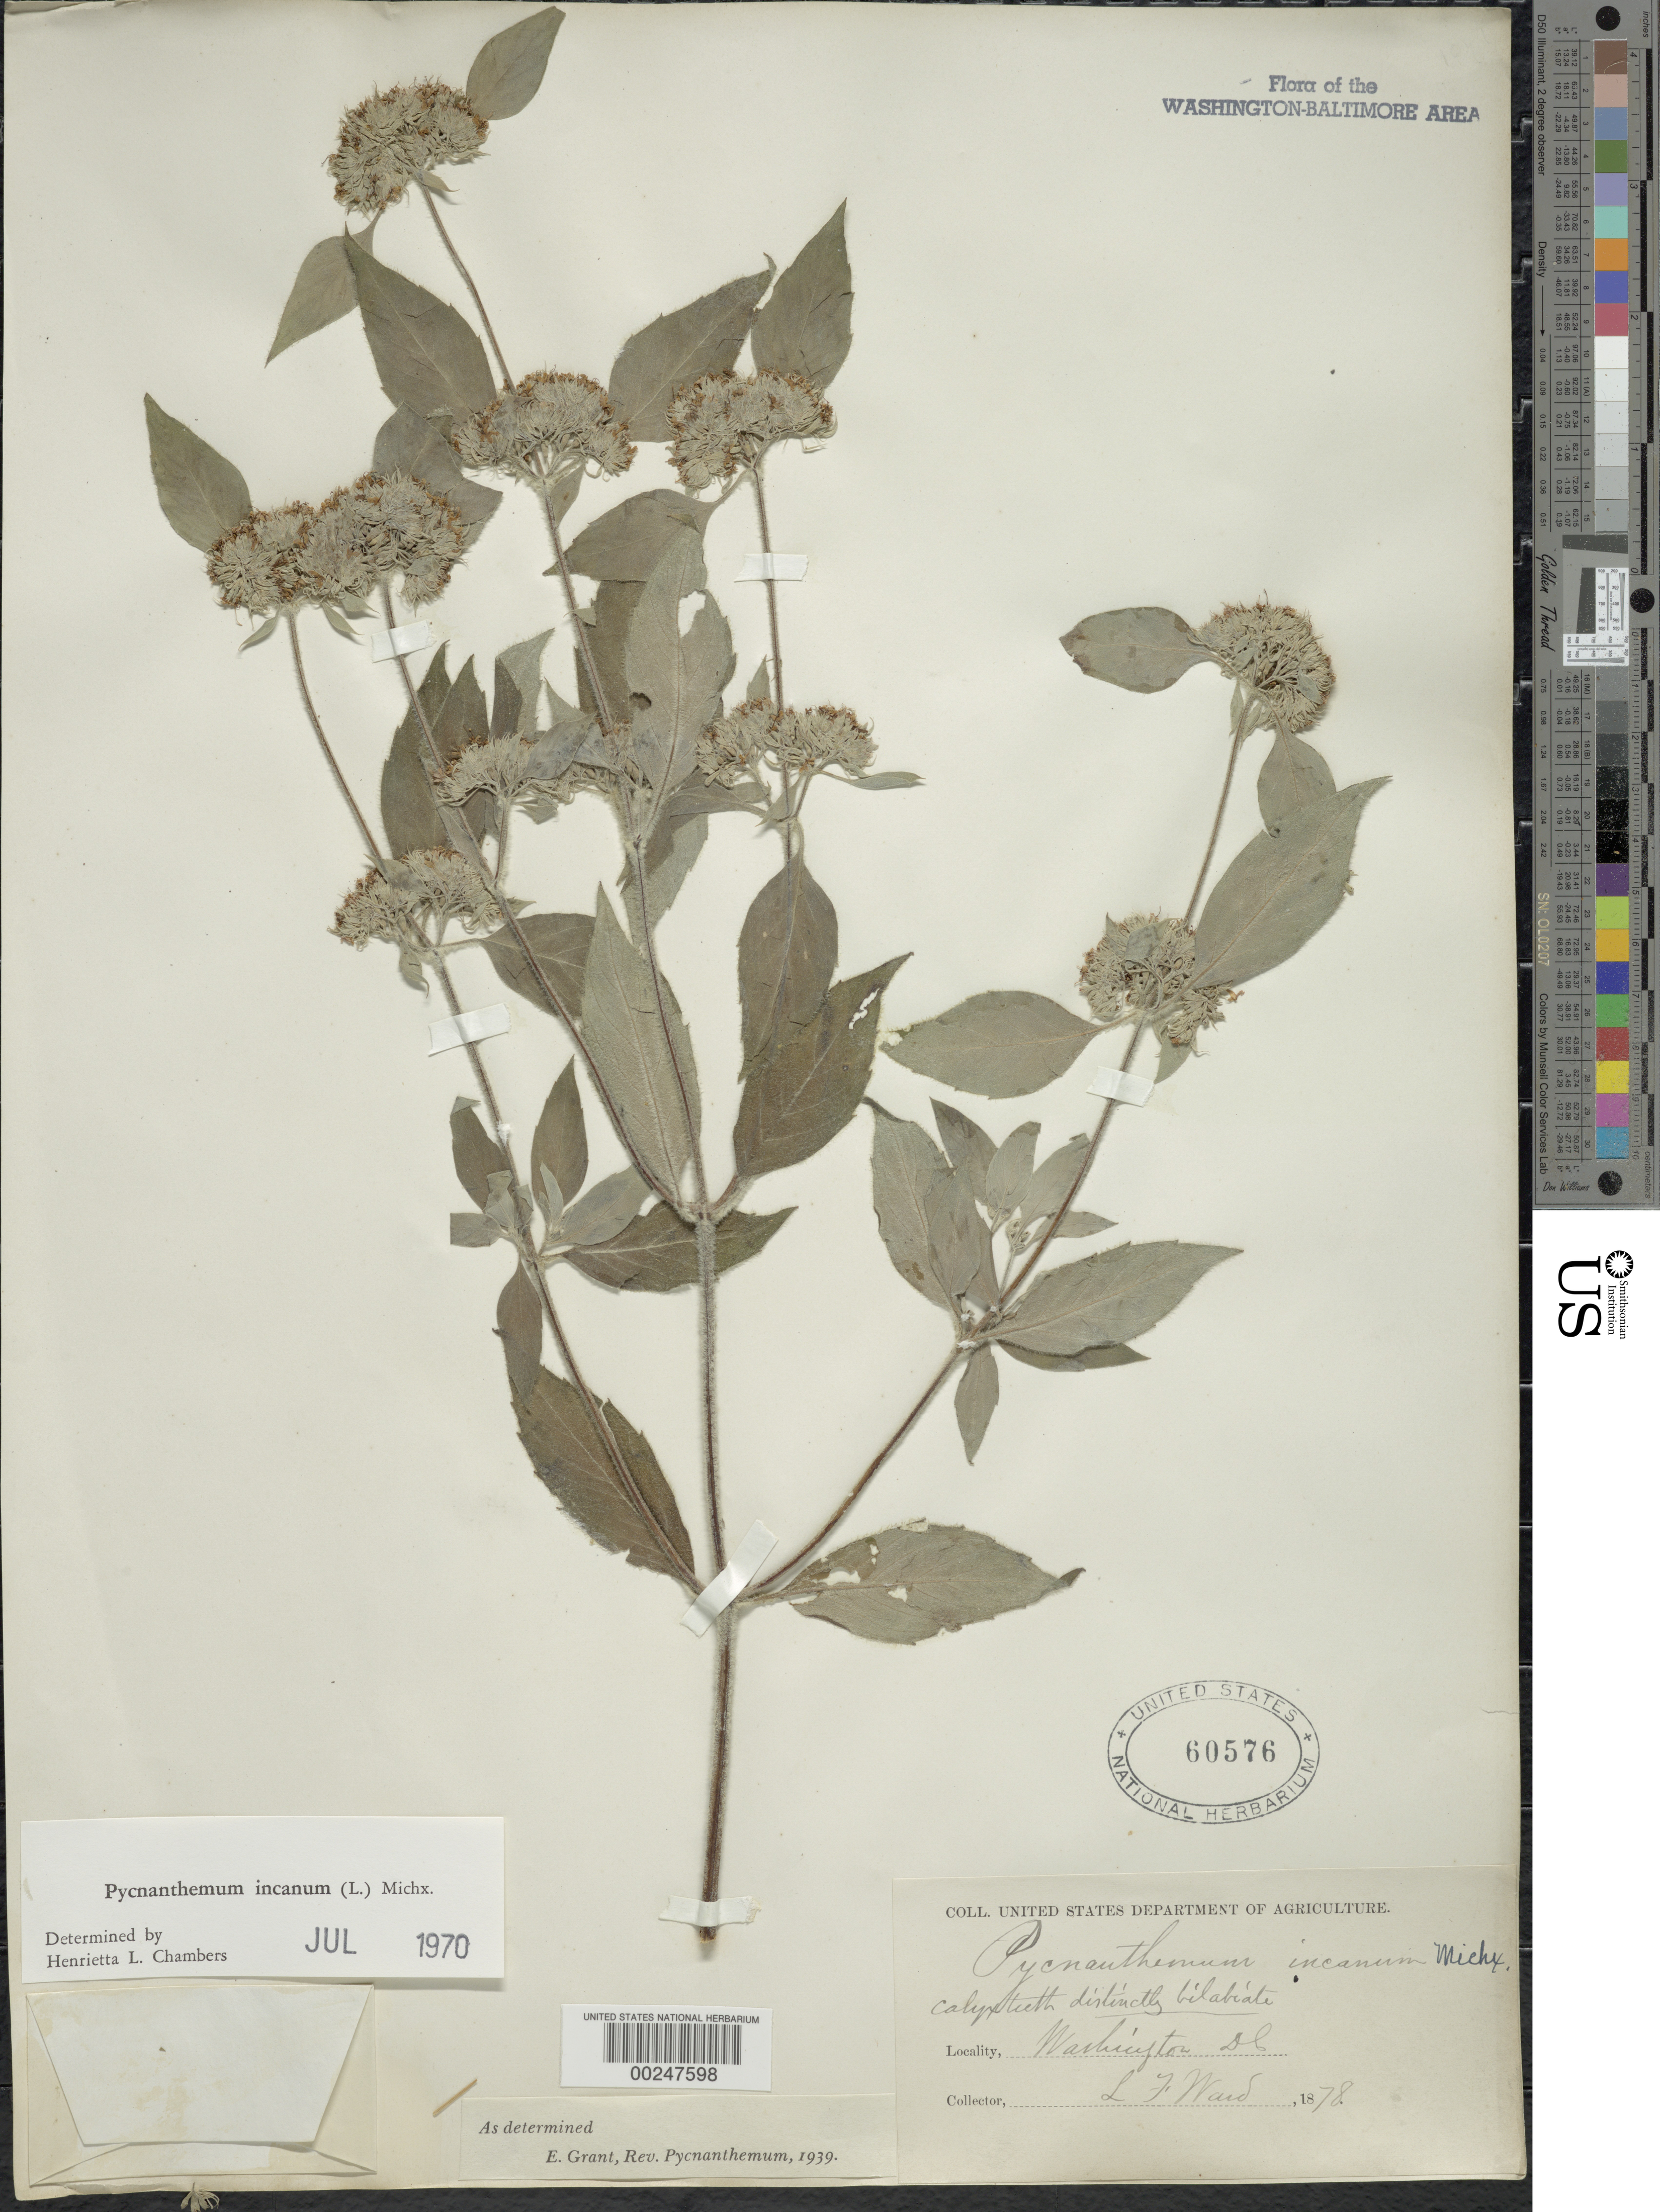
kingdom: Plantae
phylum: Tracheophyta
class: Magnoliopsida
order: Lamiales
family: Lamiaceae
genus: Pycnanthemum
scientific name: Pycnanthemum incanum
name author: (L.) Michx.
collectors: L. F. Ward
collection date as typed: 1878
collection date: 1878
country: United States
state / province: District of Columbia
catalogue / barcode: US 60576